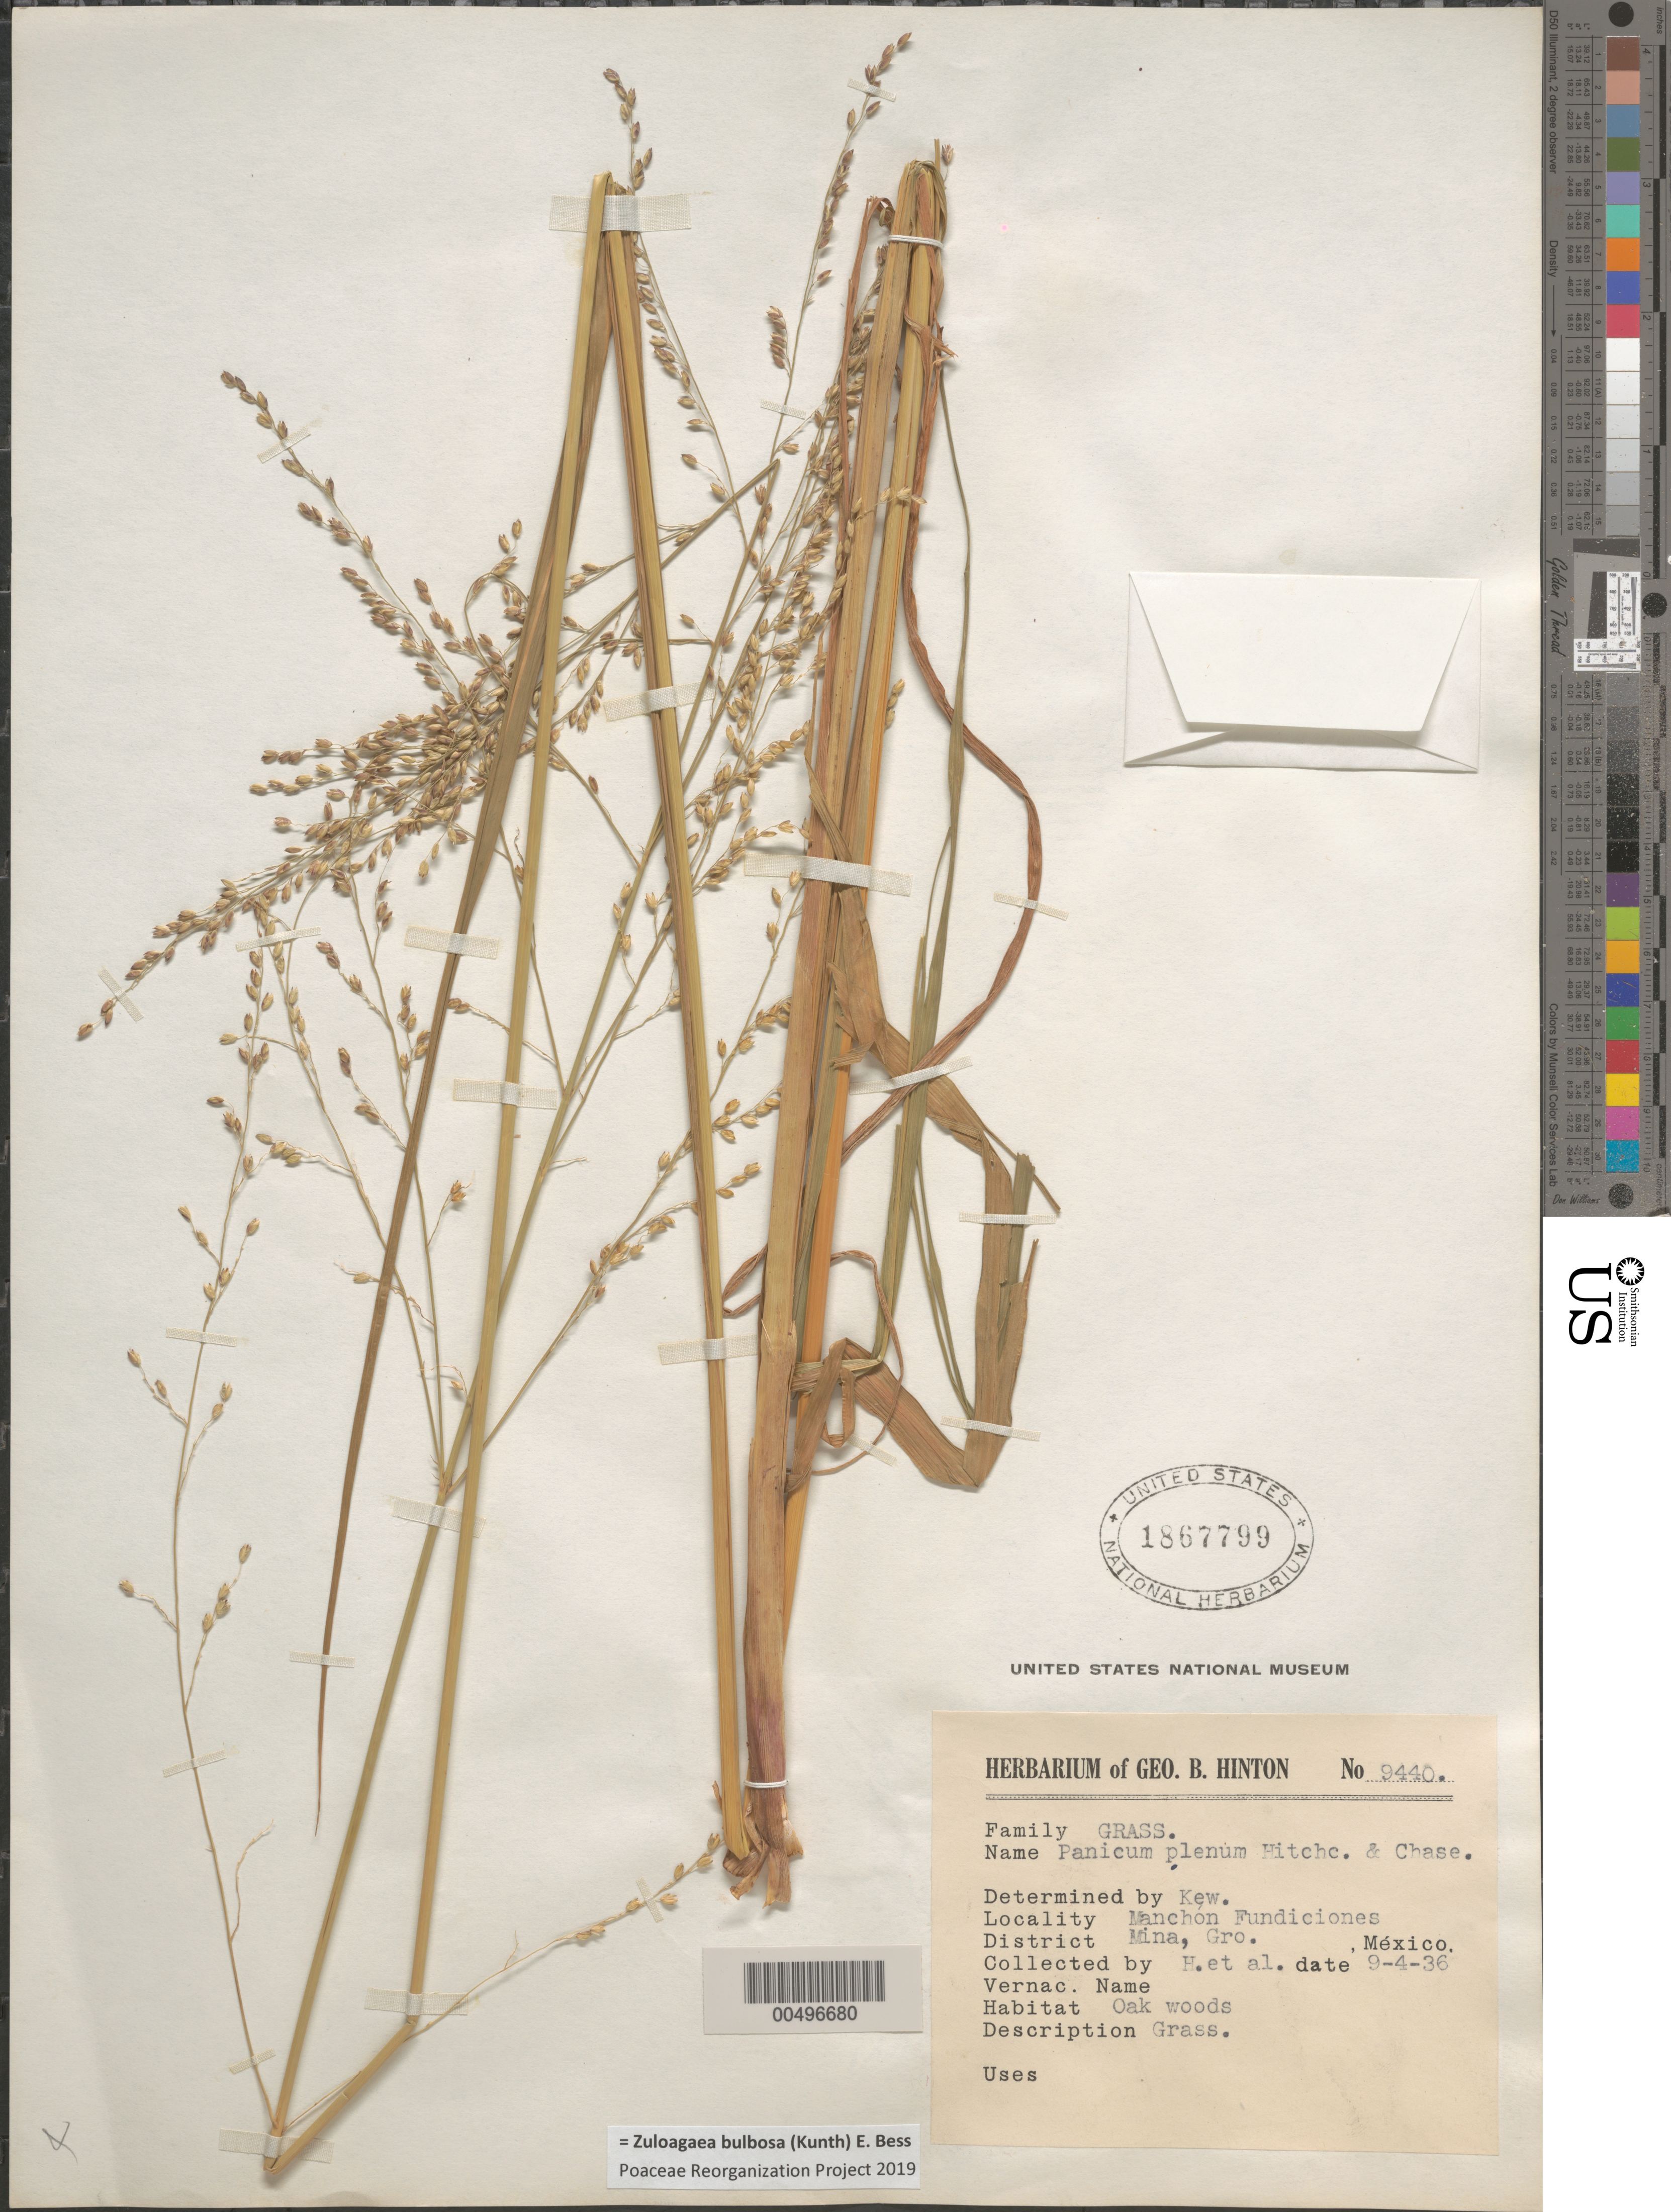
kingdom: Plantae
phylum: Tracheophyta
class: Liliopsida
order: Poales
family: Poaceae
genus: Panicum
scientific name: Panicum plenum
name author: Hitchc. & Chase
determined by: Kew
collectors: G. B. Hinton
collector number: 9440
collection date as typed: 9 Apr 1936 or 4 Sep 1936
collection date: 1936-04-09 or 1936-09-04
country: Mexico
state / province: Guerrero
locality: Manchon Fundiciones, Dist: Mina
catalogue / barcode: US 1867799